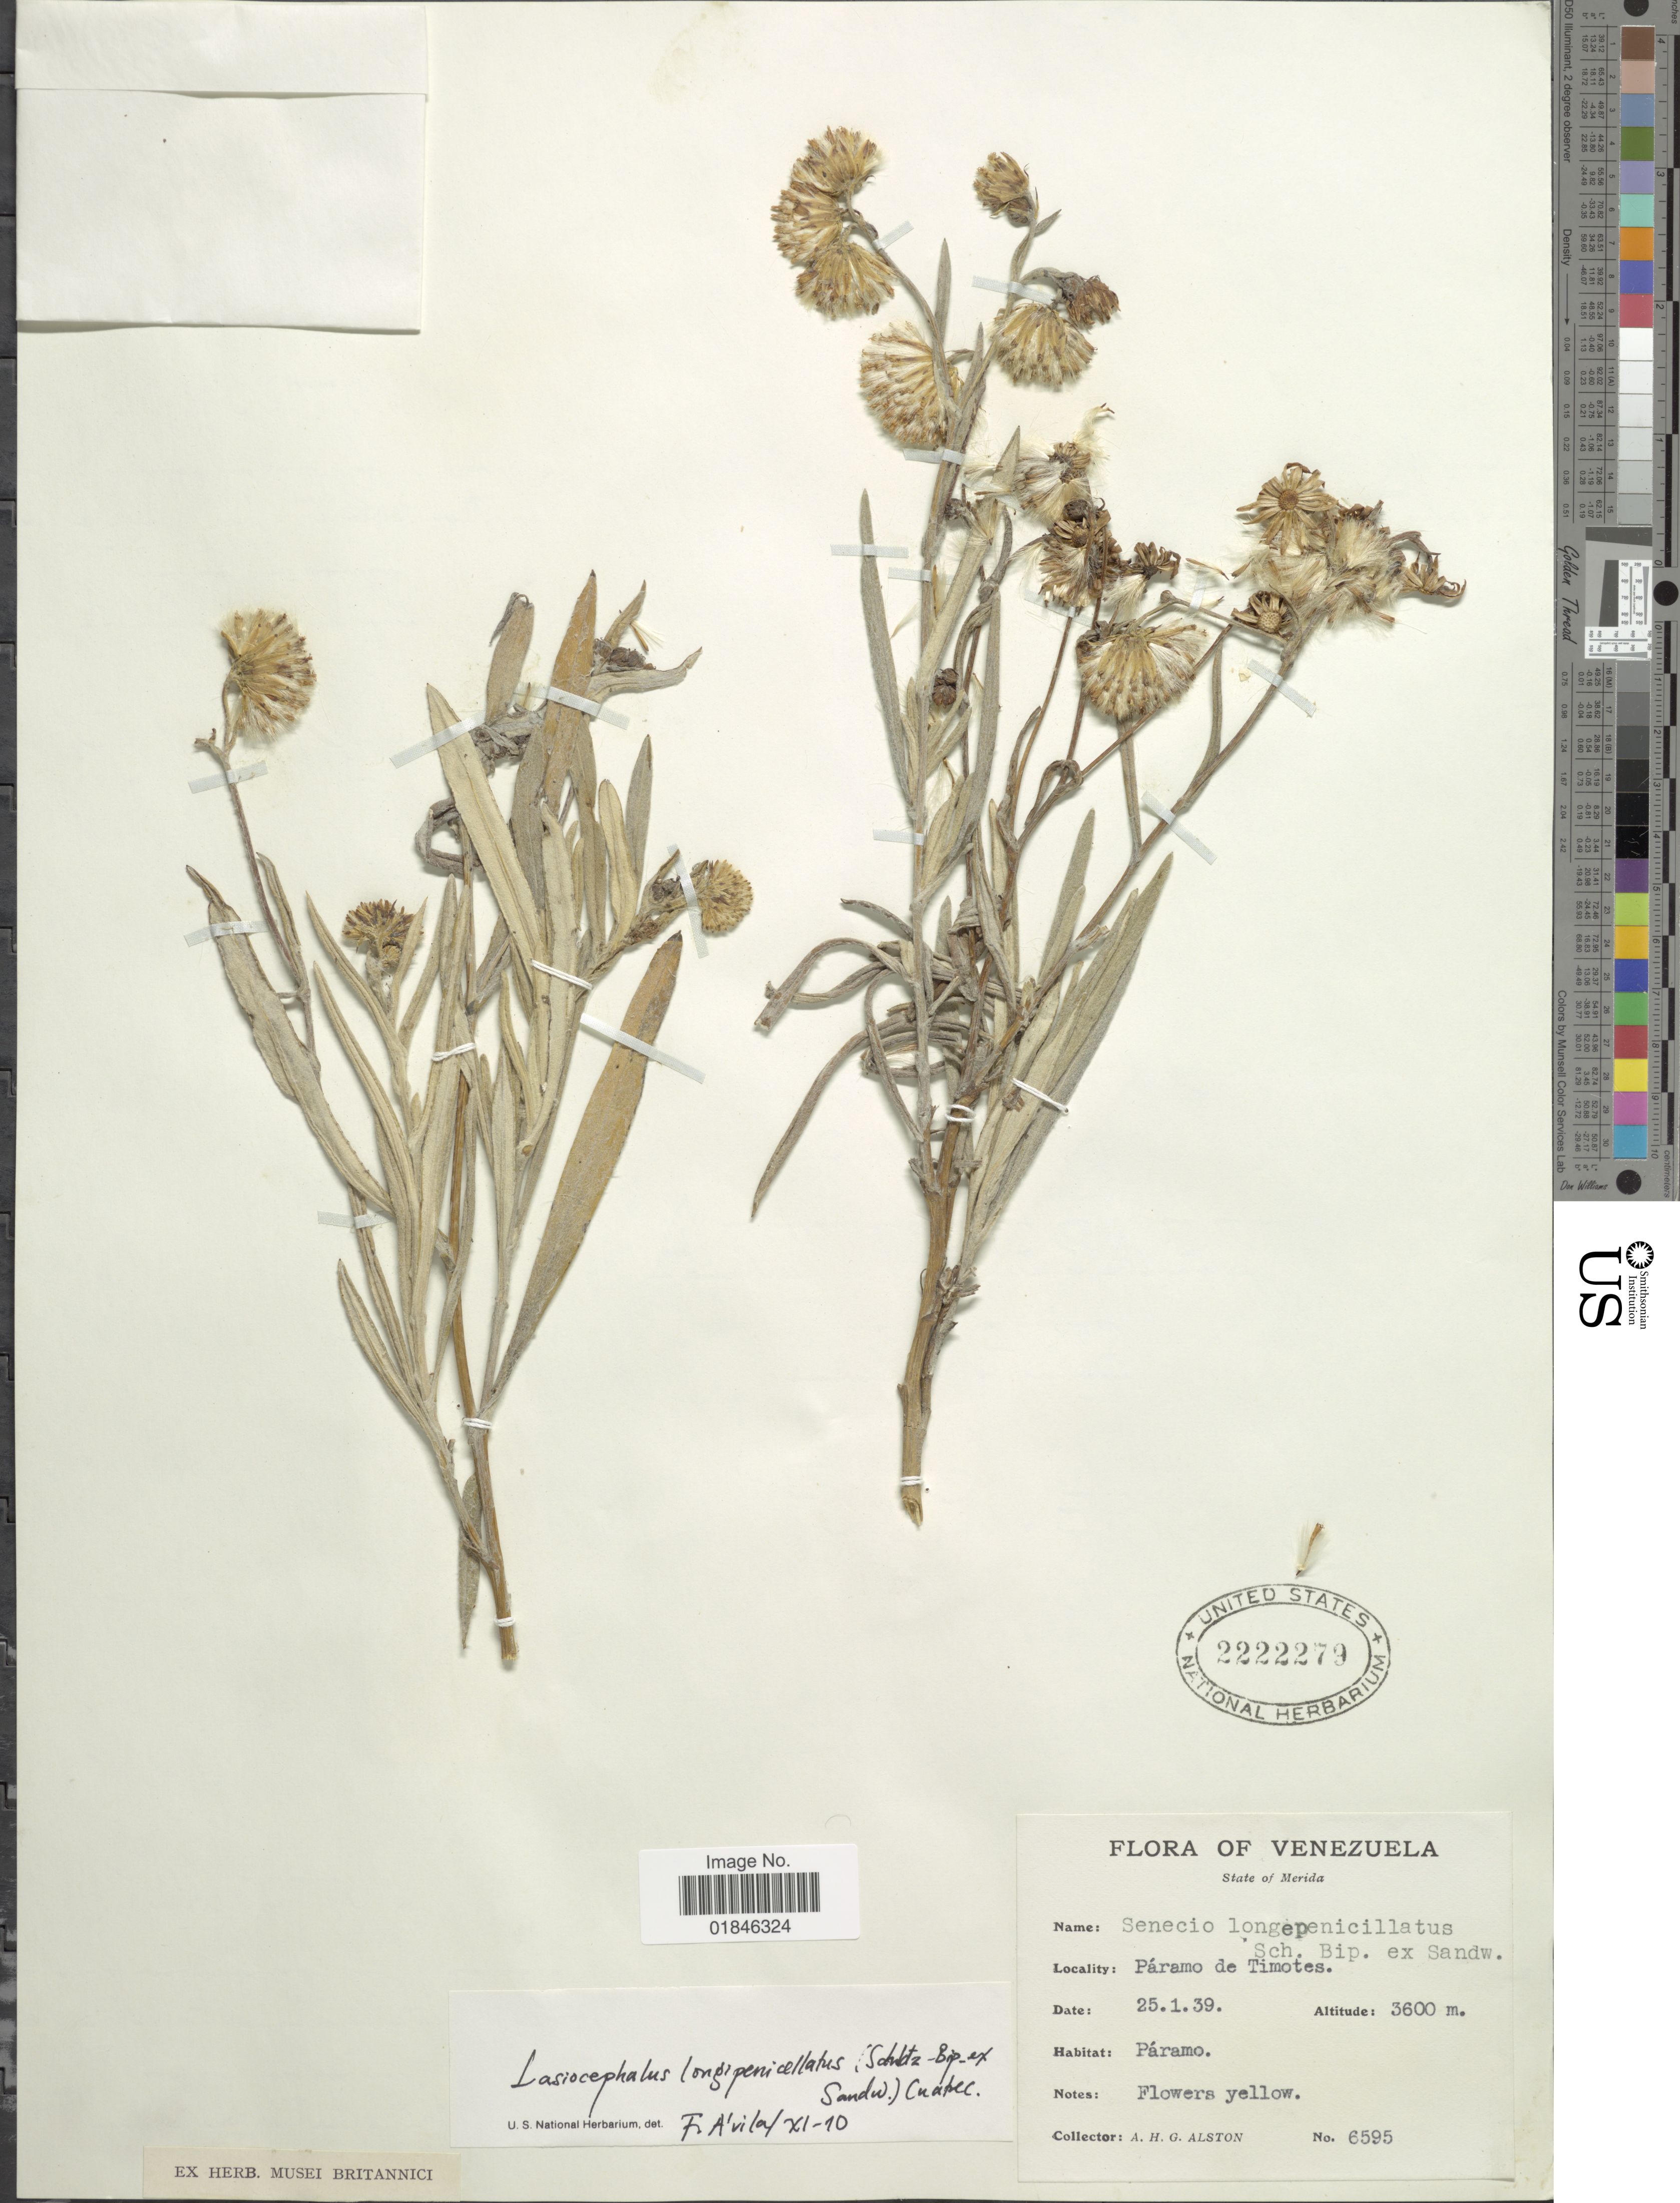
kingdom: Plantae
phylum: Tracheophyta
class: Magnoliopsida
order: Asterales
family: Asteraceae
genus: Senecio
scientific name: Senecio longepenicillatus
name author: Sch. Bip. ex Sandw.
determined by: Salomon, Luciana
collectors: A. H. Alston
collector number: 6595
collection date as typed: Transcribed d/m/y: 25/1/39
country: Venezuela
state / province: Mérida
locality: State of Merida. Paramo de Timotes.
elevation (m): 3600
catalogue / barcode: US 2222279